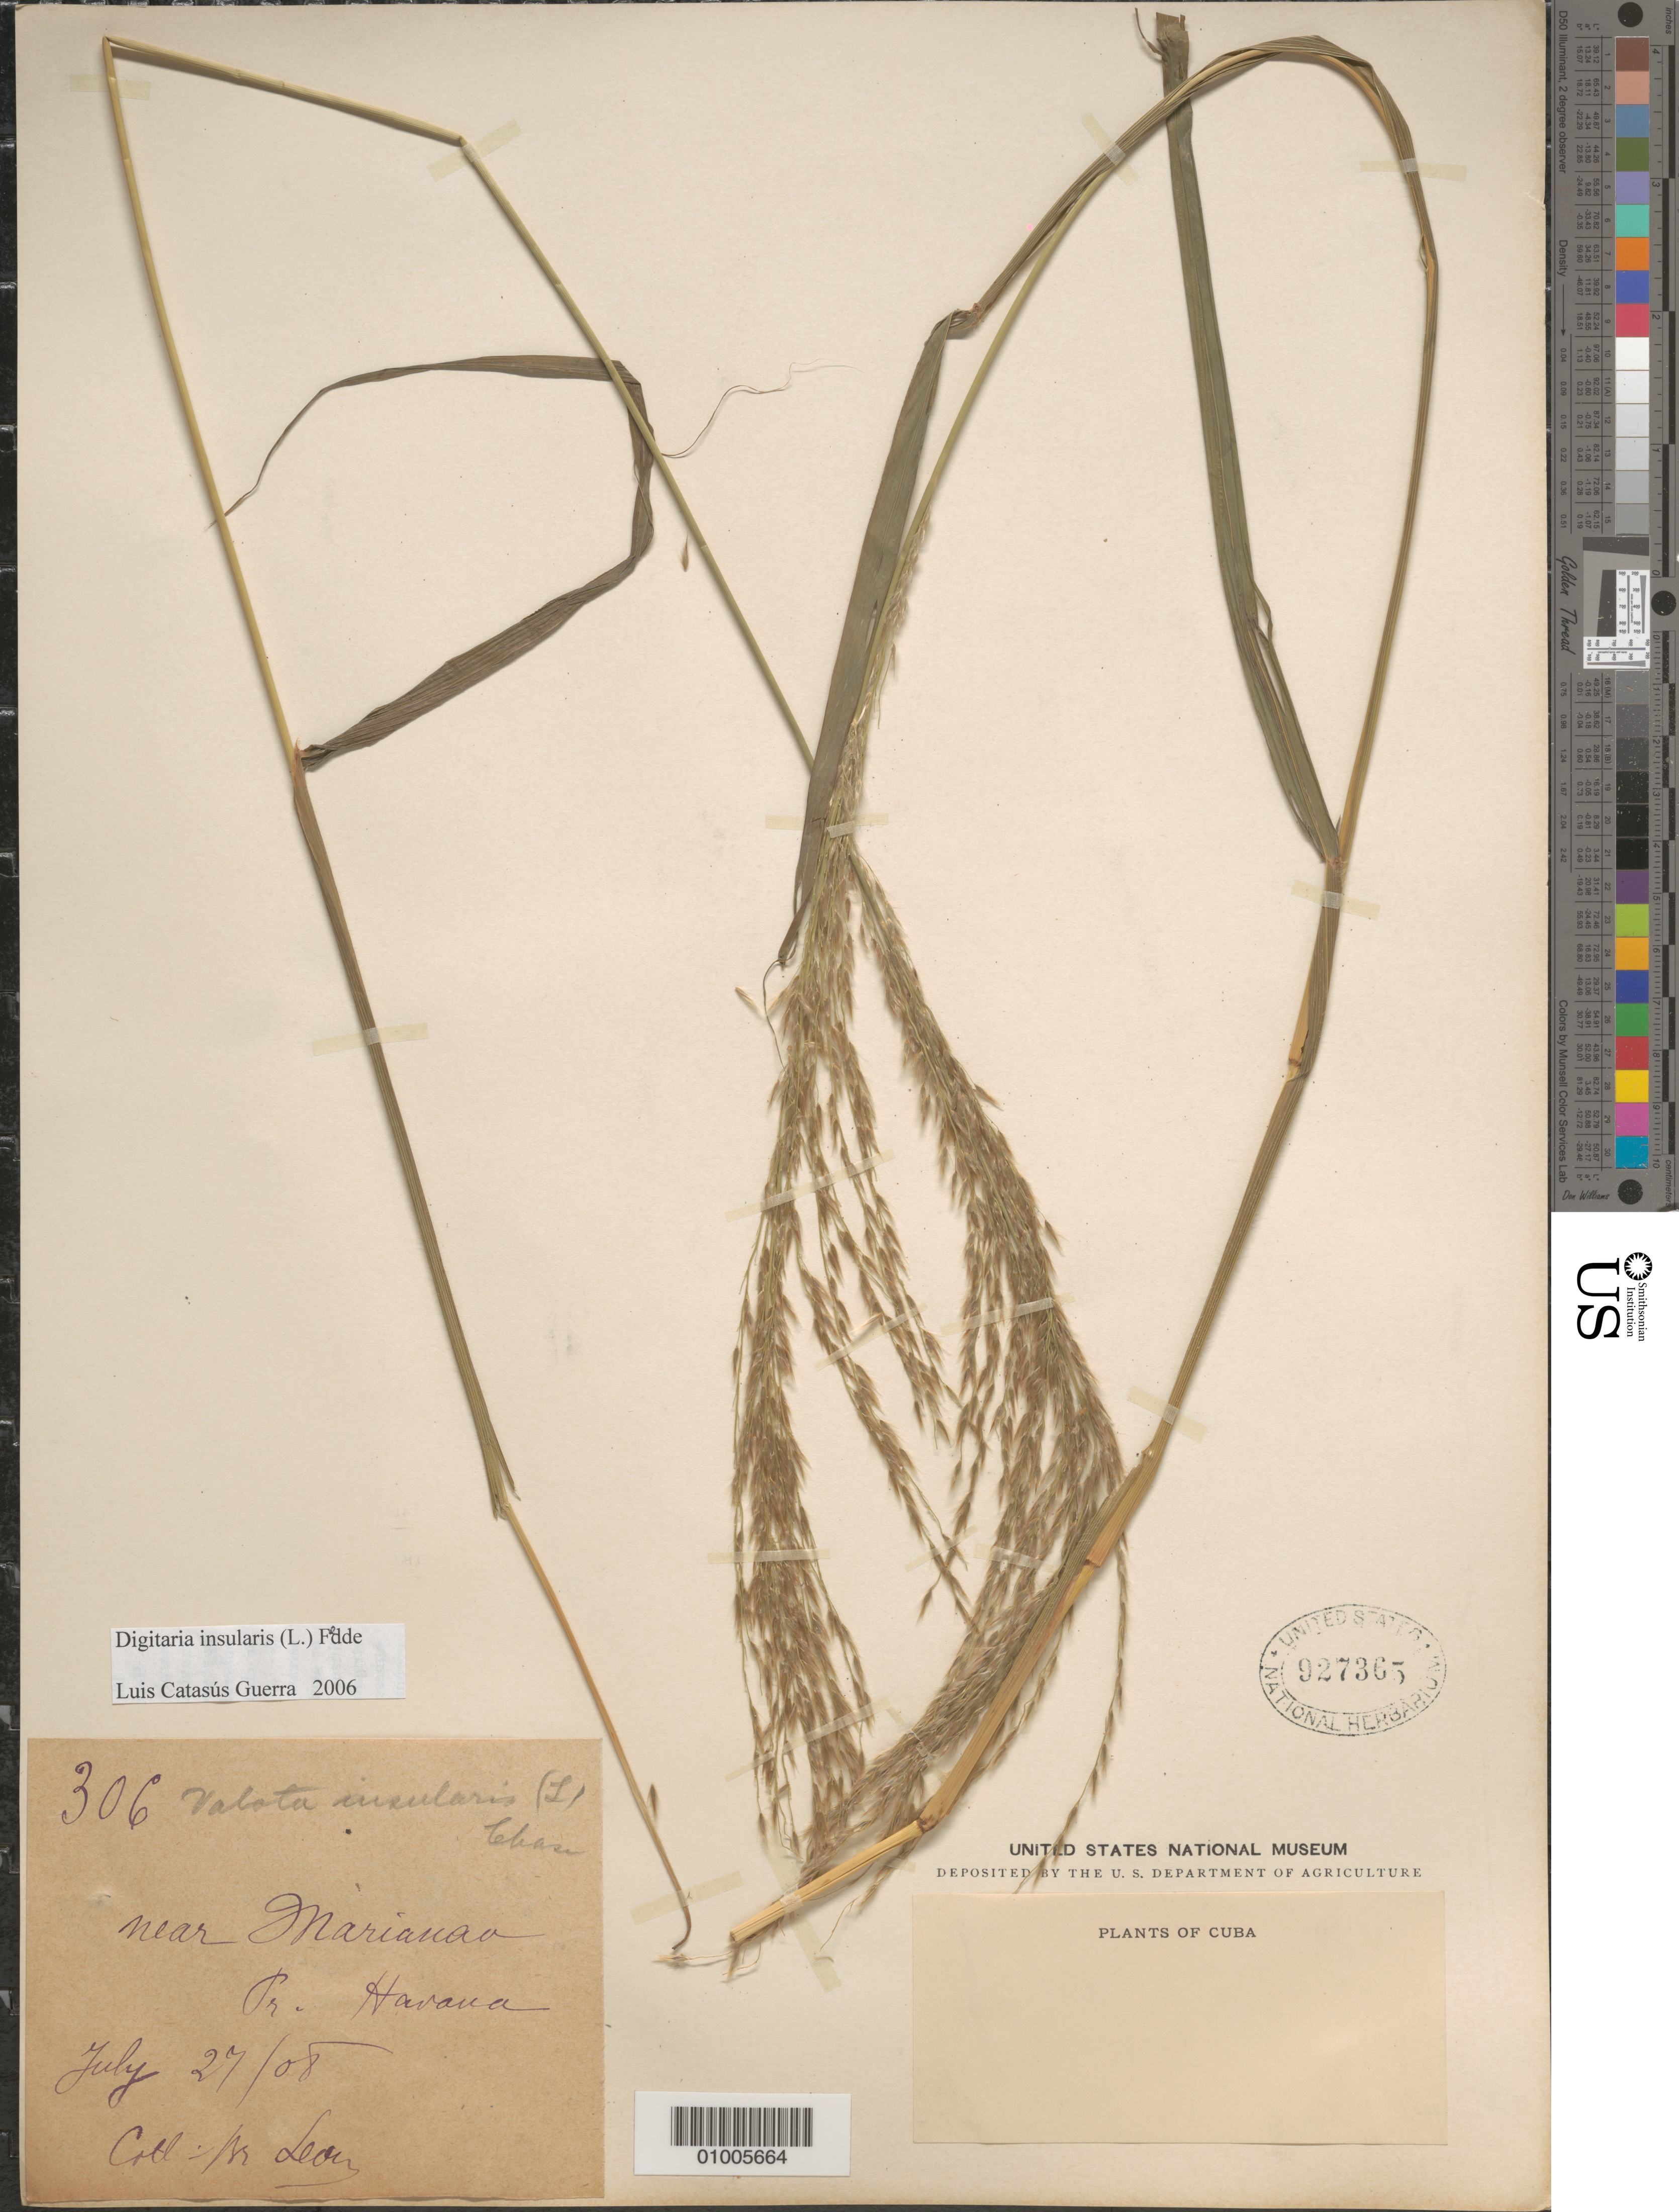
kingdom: Plantae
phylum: Tracheophyta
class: Liliopsida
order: Poales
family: Poaceae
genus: Digitaria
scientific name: Digitaria insularis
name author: (L.) Mez ex Ekman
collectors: Bro. León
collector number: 306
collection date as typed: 27 Jul 1908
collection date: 1908-07-27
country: Cuba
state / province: La Habana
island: Cuba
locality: Near Miriauao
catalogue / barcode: US 927365